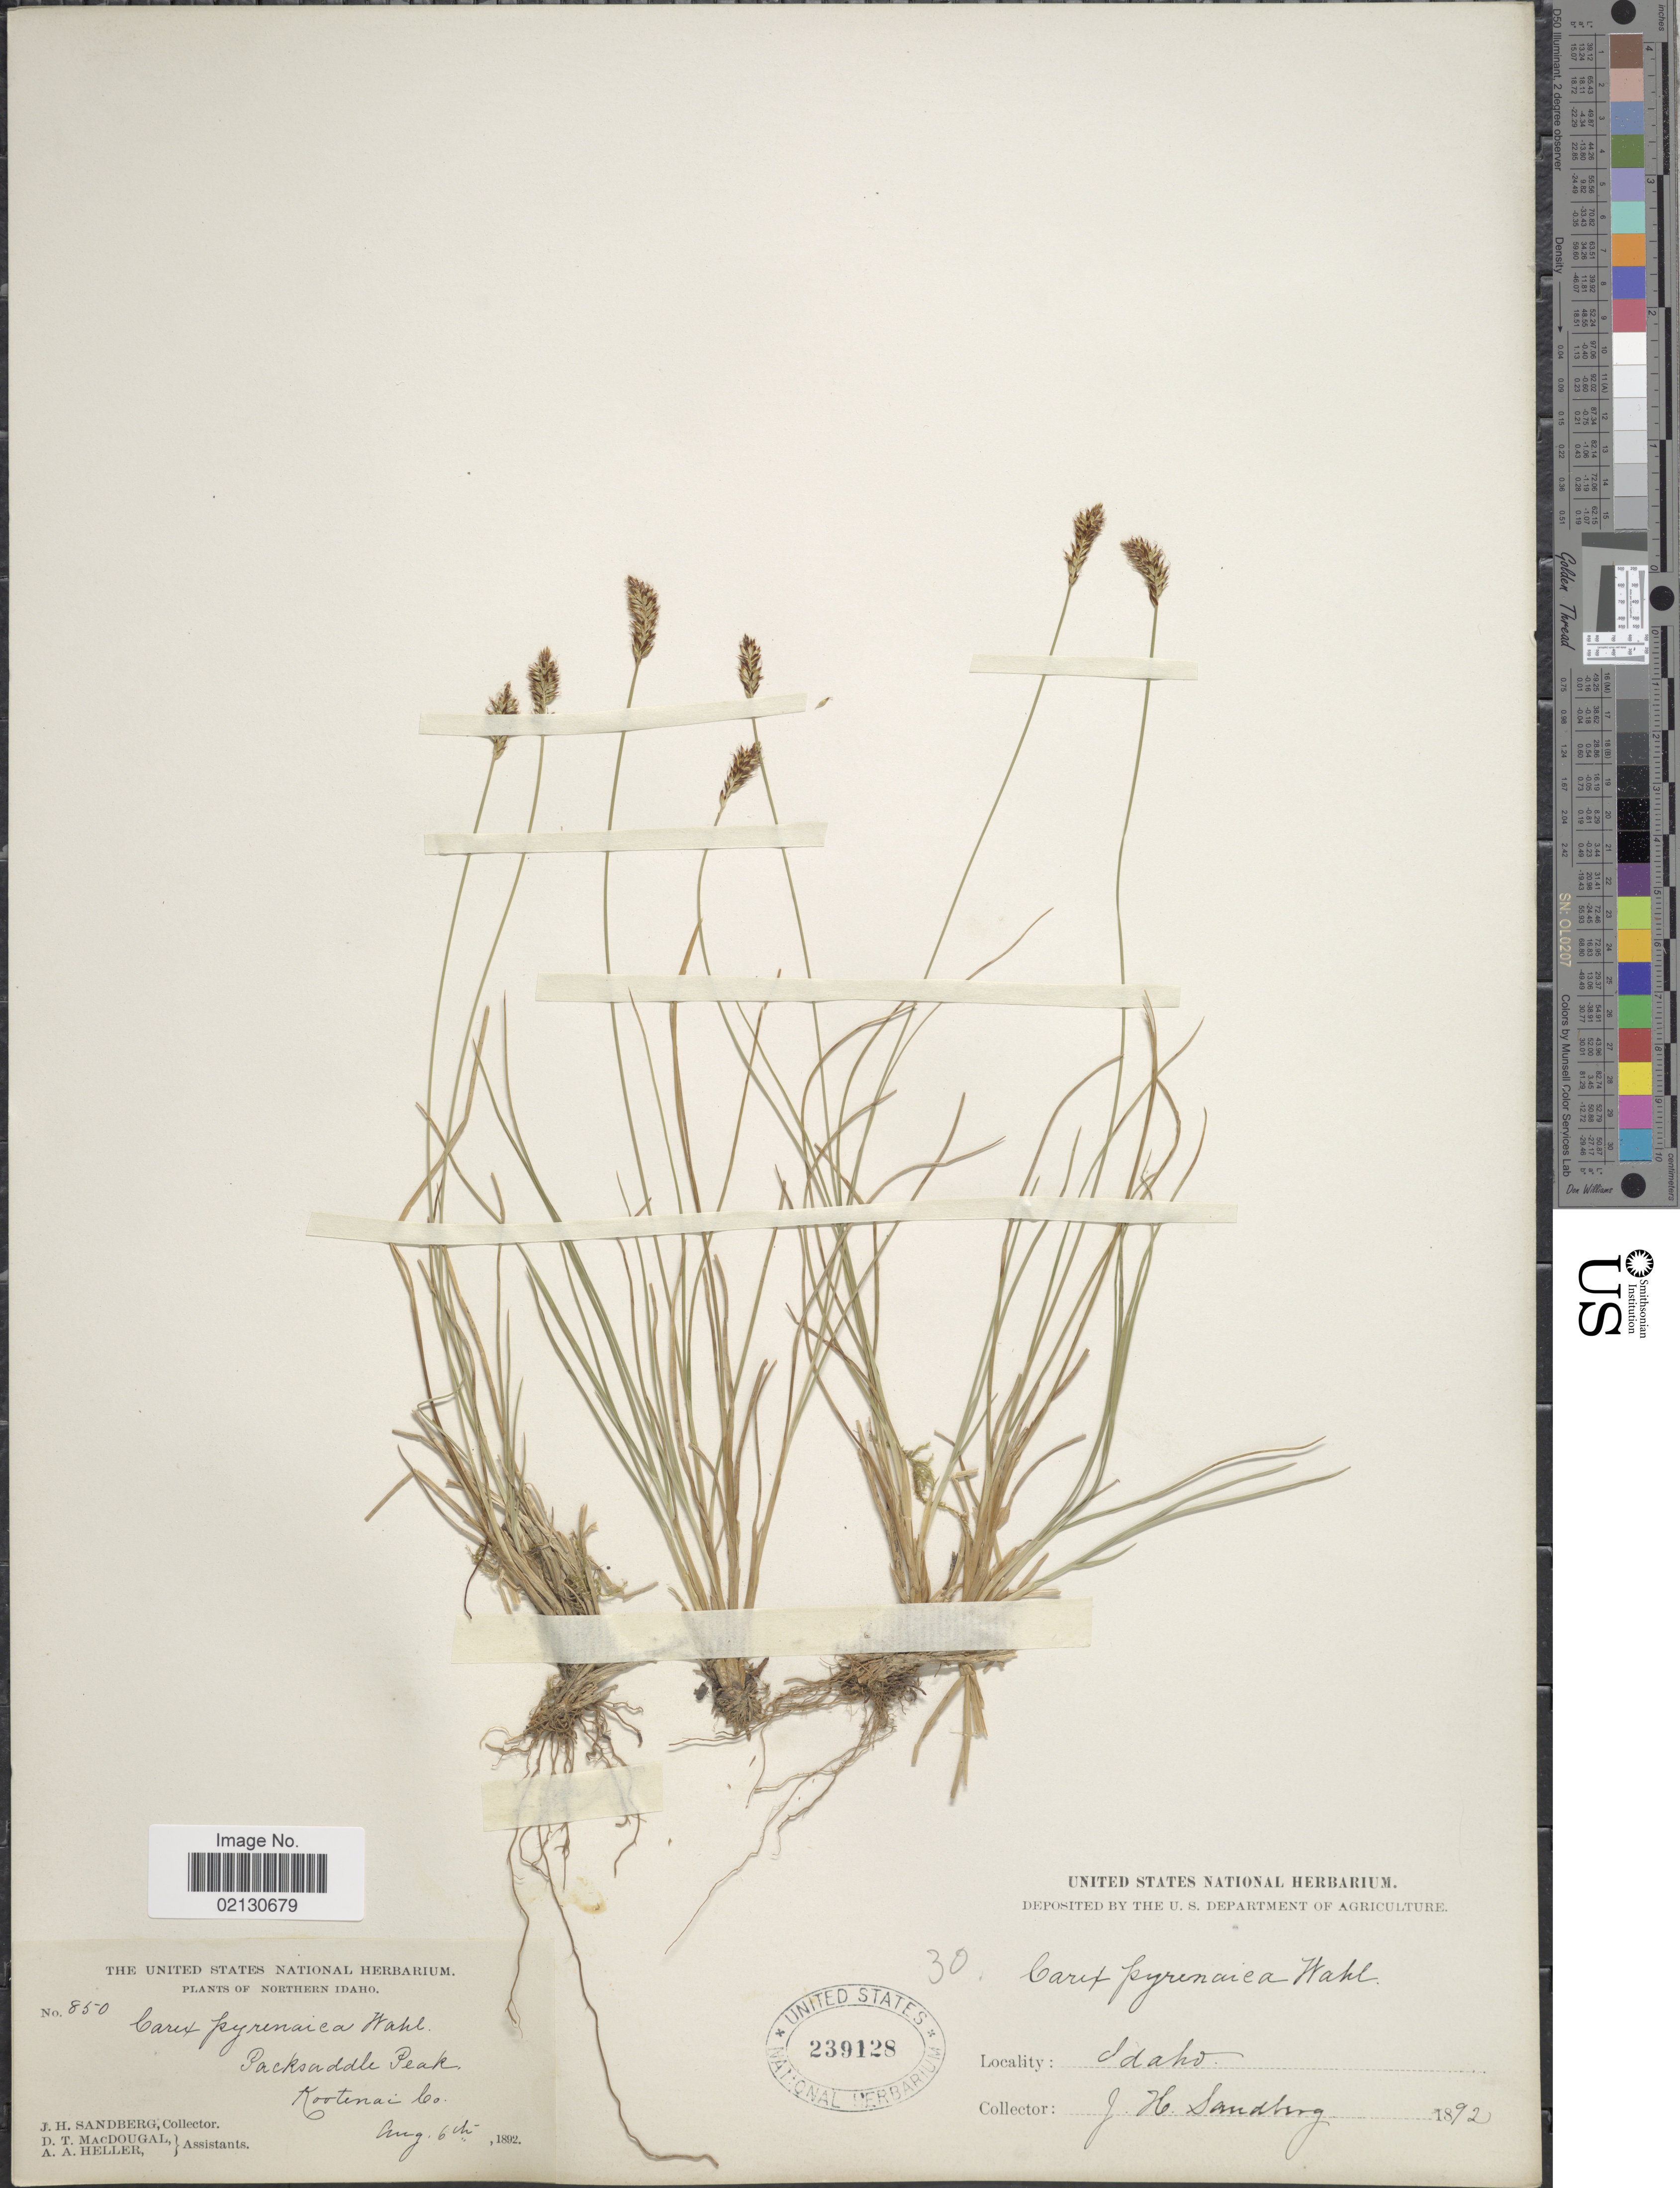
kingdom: Plantae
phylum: Tracheophyta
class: Liliopsida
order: Poales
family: Cyperaceae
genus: Carex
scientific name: Carex micropoda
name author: C.A. Mey.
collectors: J. H. Sandberg, D. T. MacDougal & A. A. Heller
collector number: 850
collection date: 1892-08-06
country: United States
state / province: Idaho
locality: Northern Idaho. Packsaddle Peak. Kootenai Co.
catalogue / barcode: US 239128